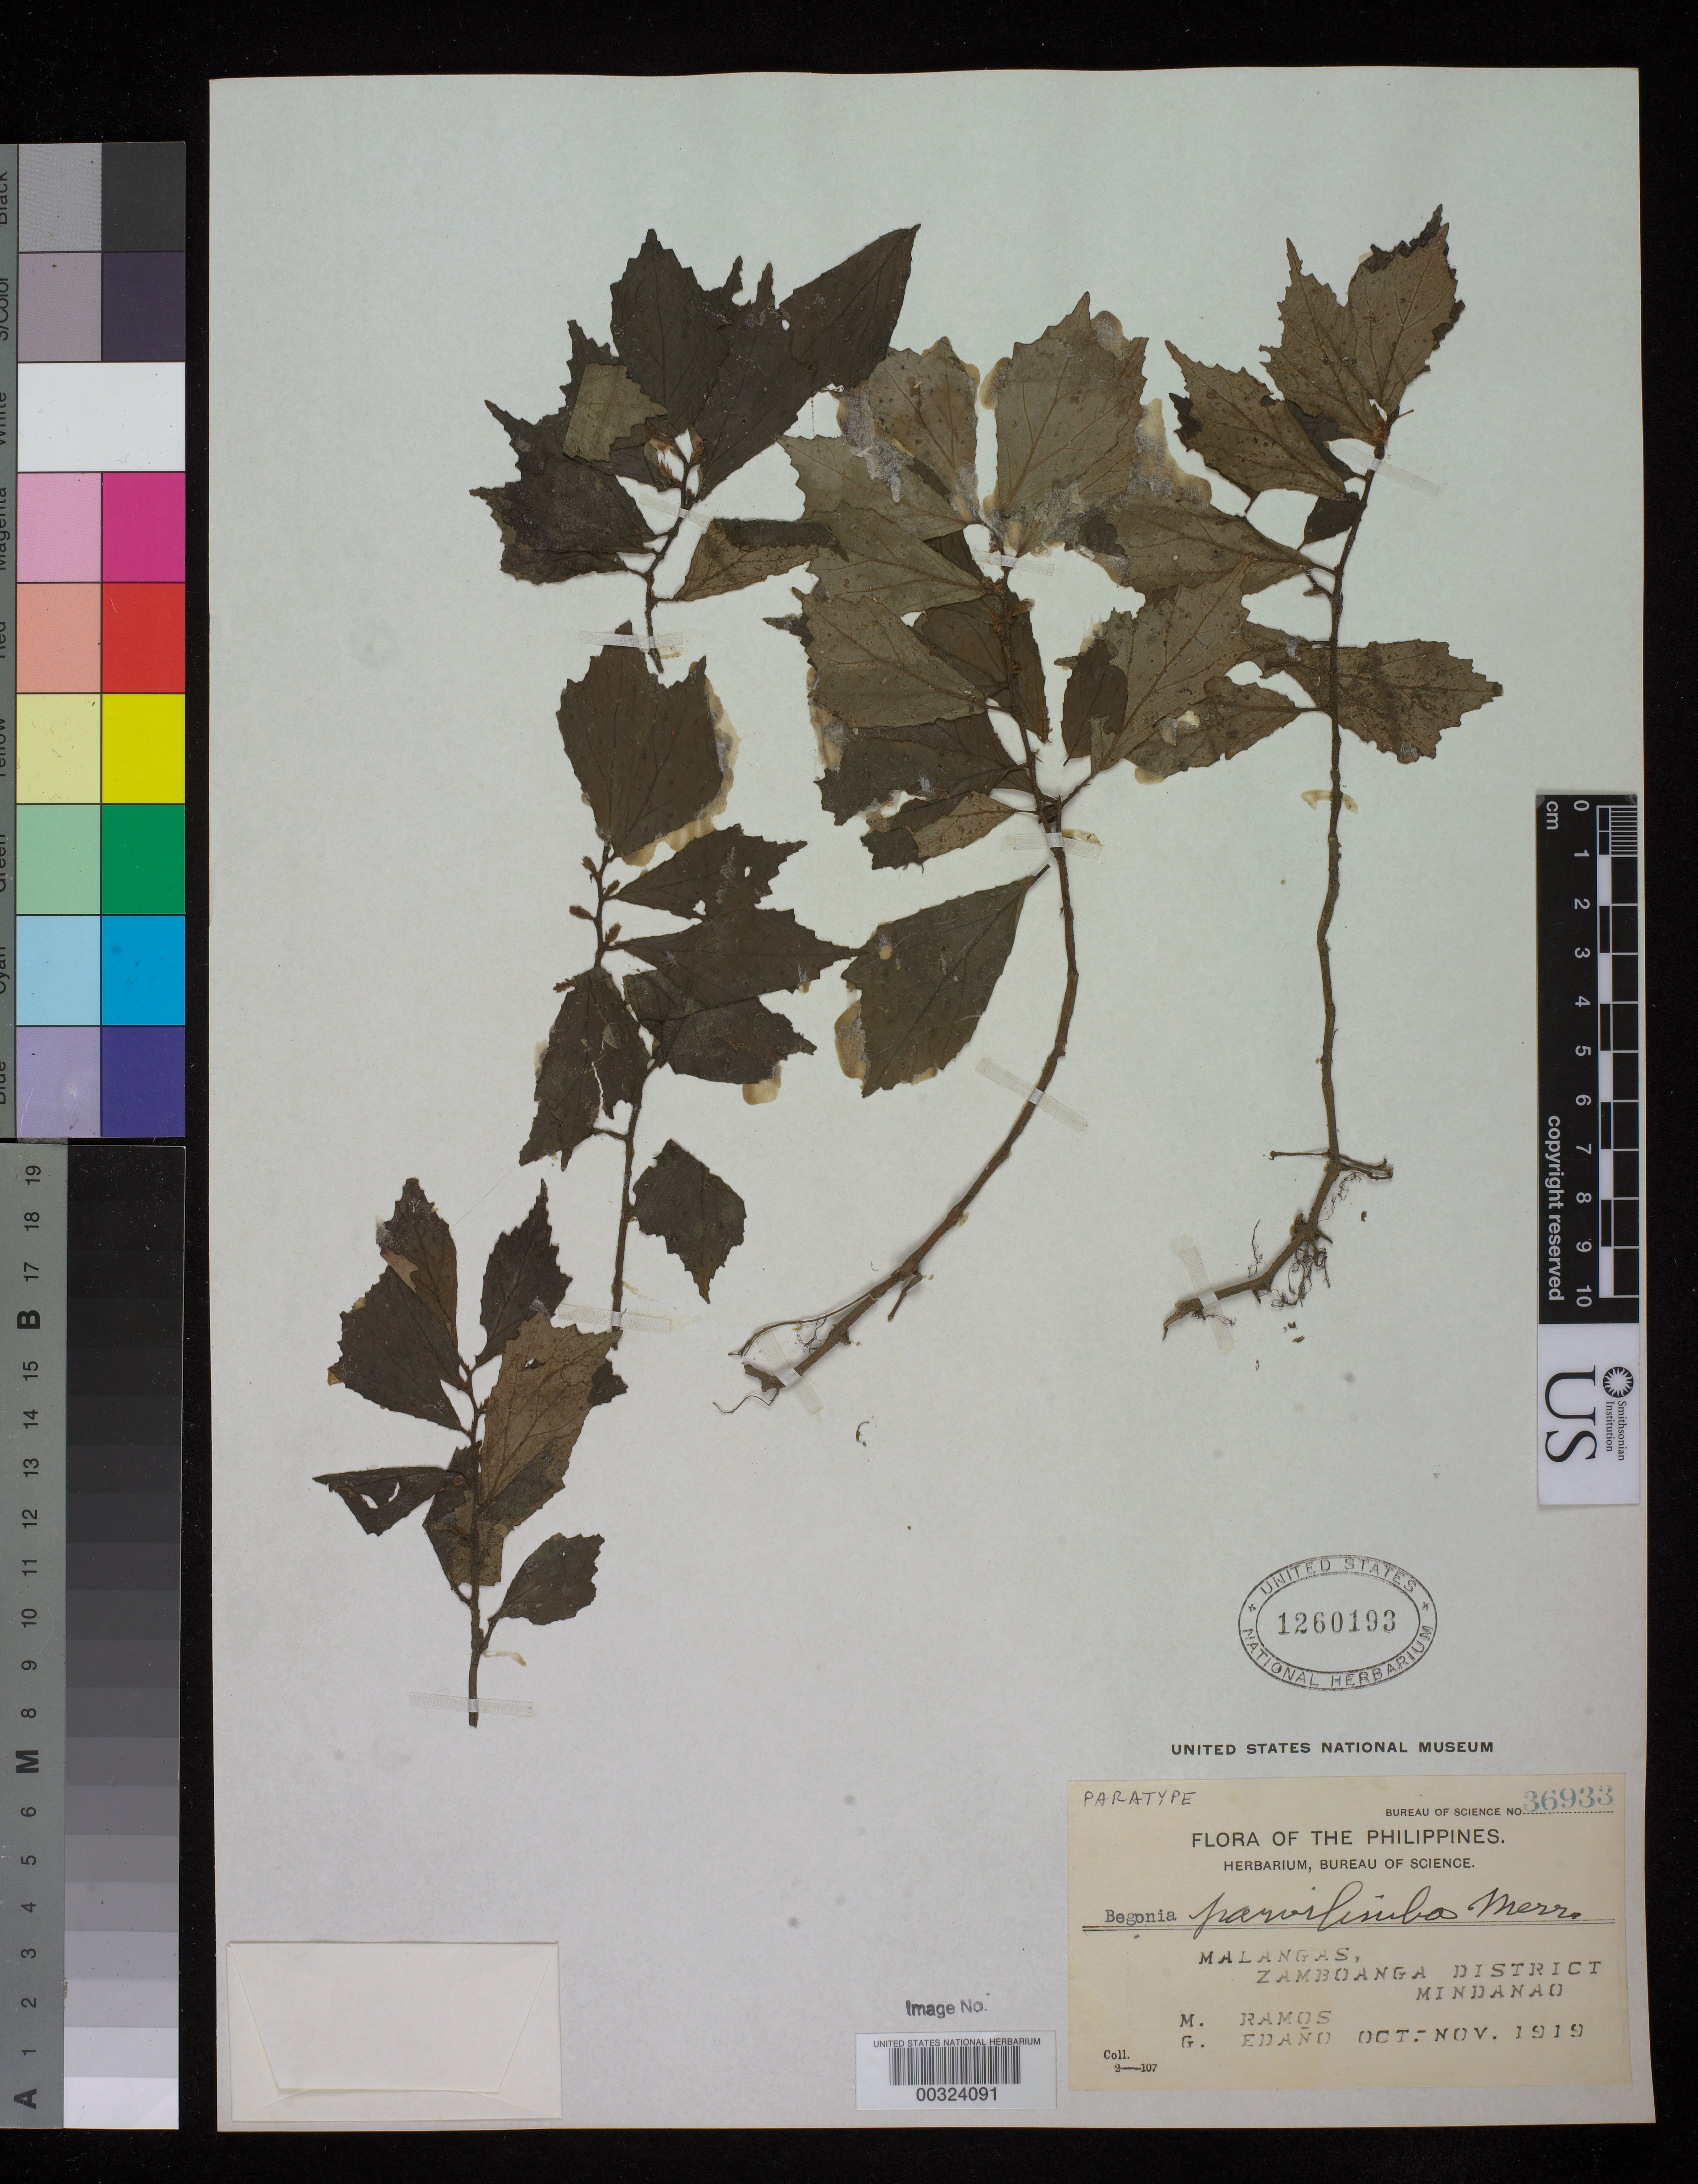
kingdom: Plantae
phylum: Tracheophyta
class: Magnoliopsida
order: Cucurbitales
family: Begoniaceae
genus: Begonia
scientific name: Begonia parvilimba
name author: Merr.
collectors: M. Ramos & G. E. Edaño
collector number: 36933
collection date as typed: Oct 1919 to -- Nov 1919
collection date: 1919-10/1919-11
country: Philippines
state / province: Zamboanga Peninsula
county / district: Zamboanga del Norte / Zamboanga del Sur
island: Mindanao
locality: Malangas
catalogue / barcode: US 1260193